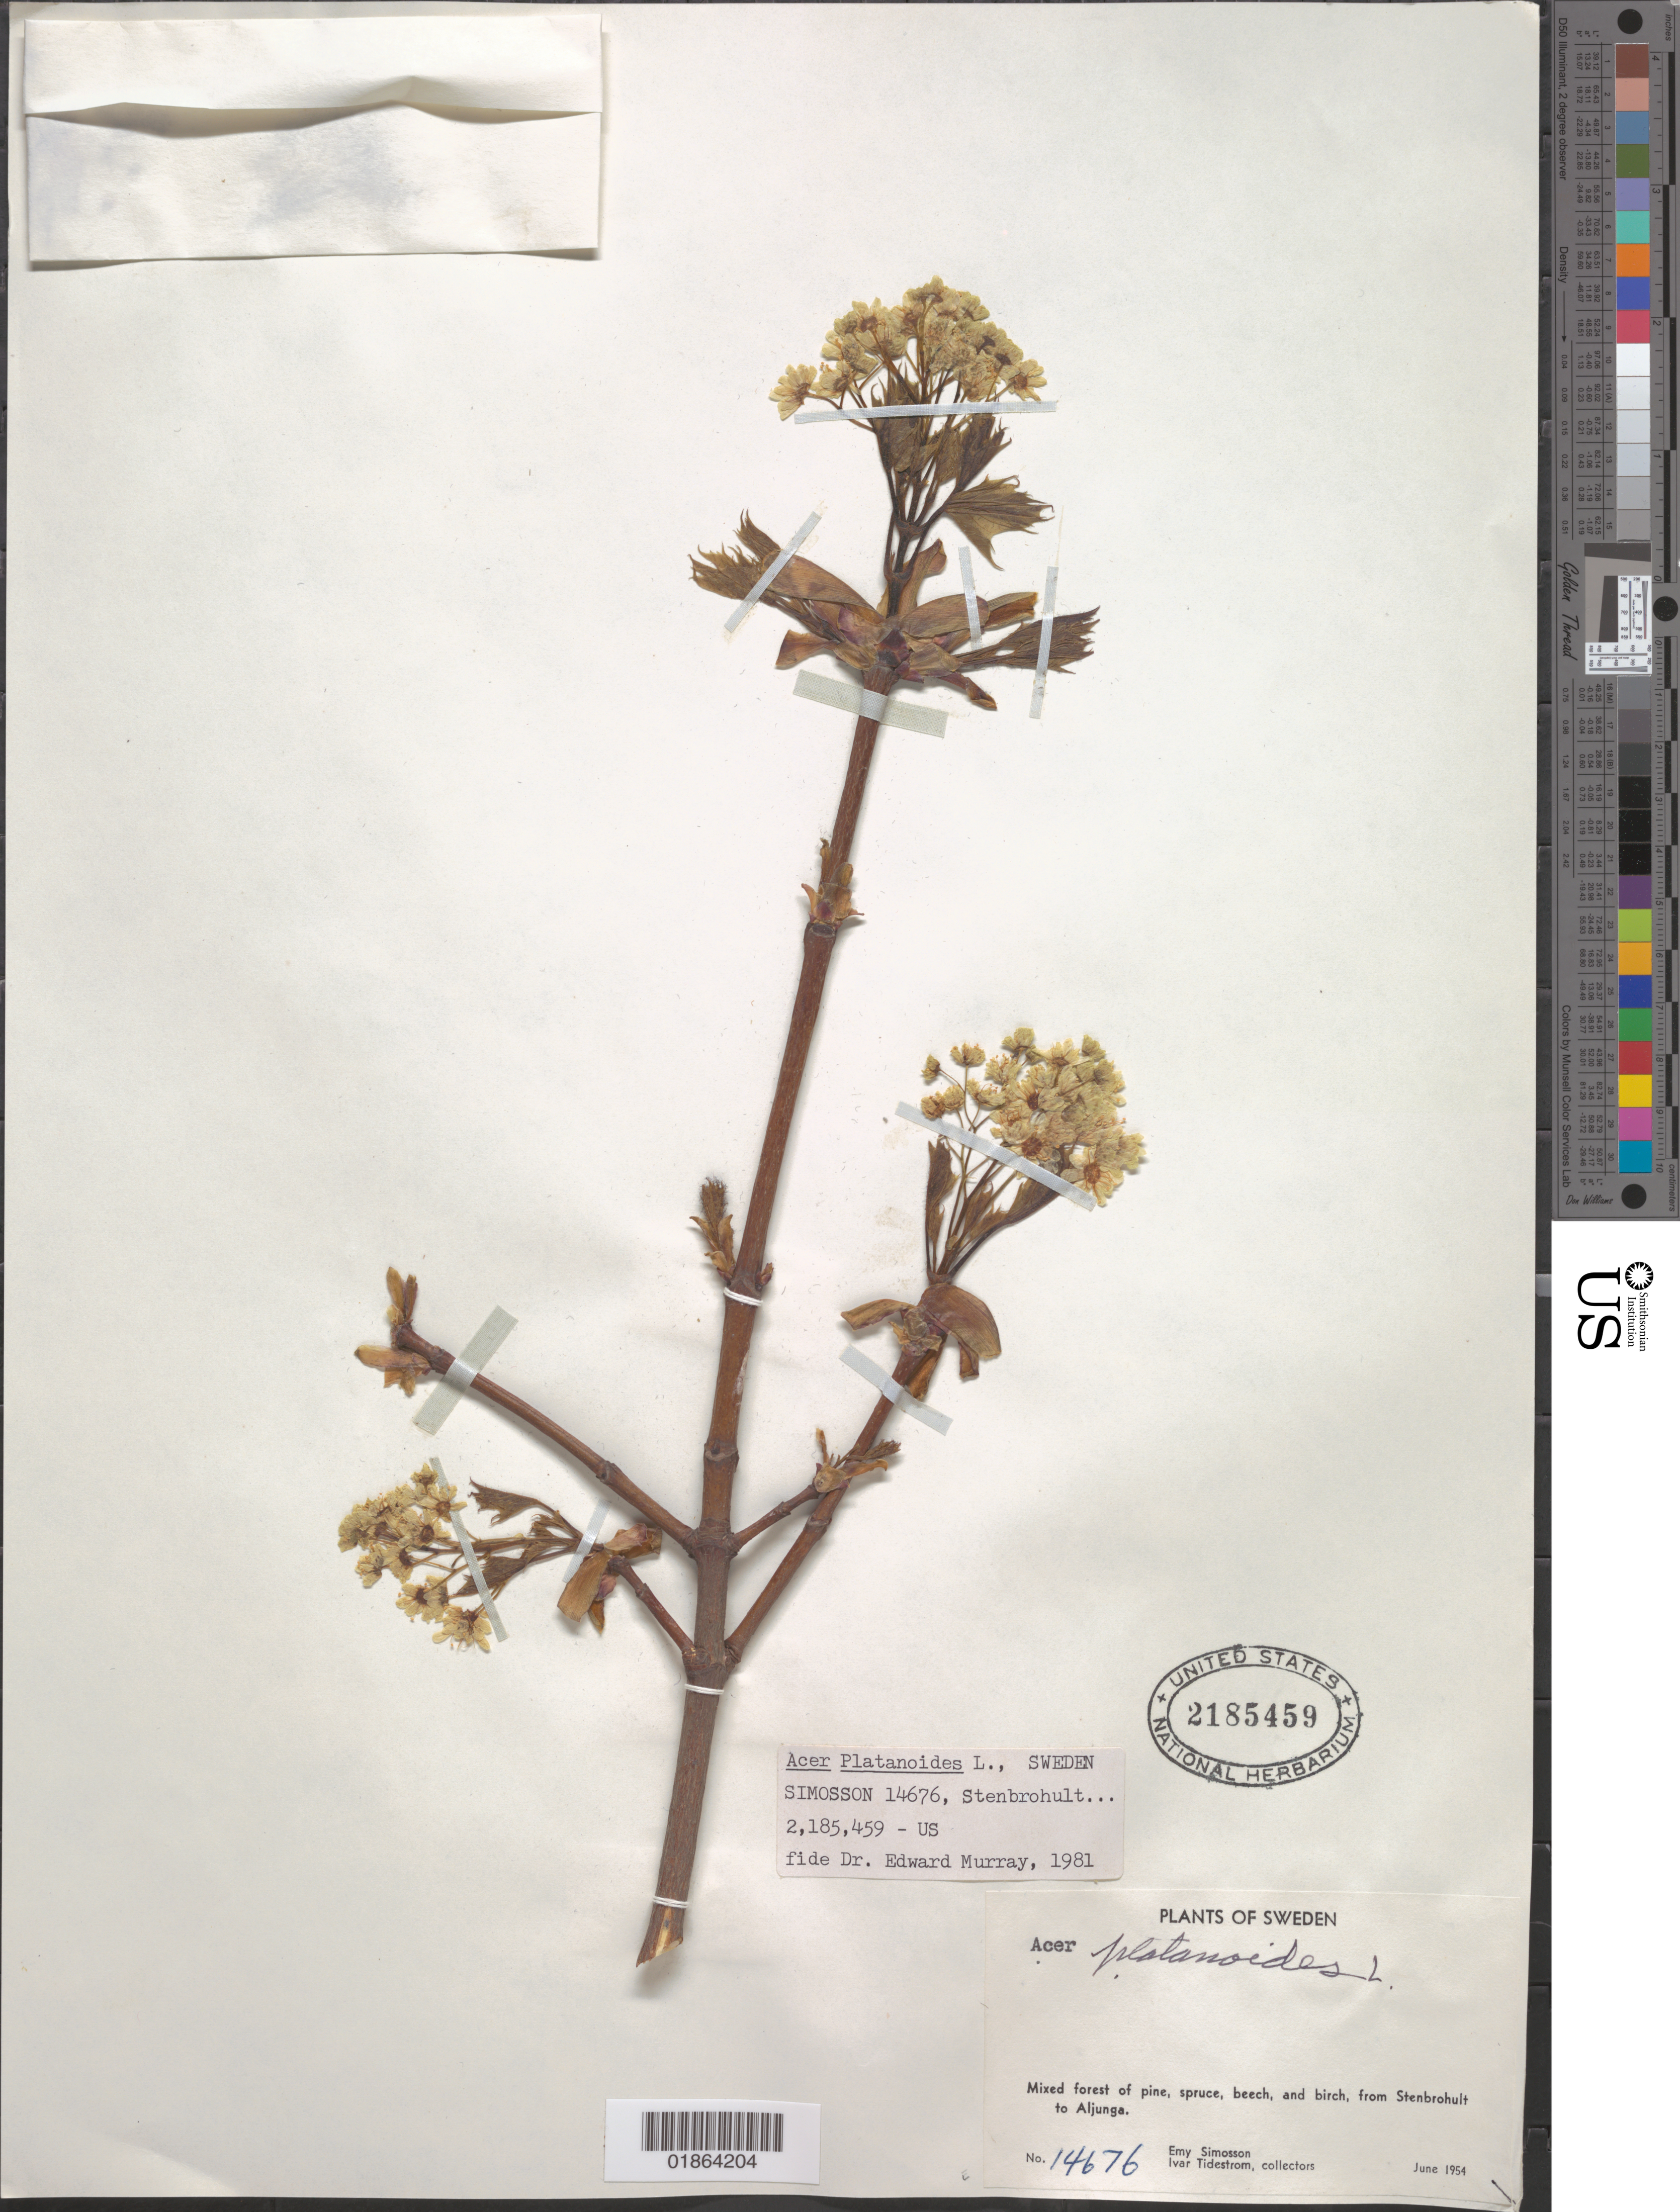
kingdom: Plantae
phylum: Tracheophyta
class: Magnoliopsida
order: Sapindales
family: Sapindaceae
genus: Acer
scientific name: Acer platanoides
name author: L.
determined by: Murray, Edward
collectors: E. Simosson & I. F. Tidestrom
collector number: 14676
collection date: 1954-06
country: Sweden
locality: Stenbrohult to Aljunga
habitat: Mixed forest of pine, spurce, beech and birch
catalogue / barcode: US 2185459